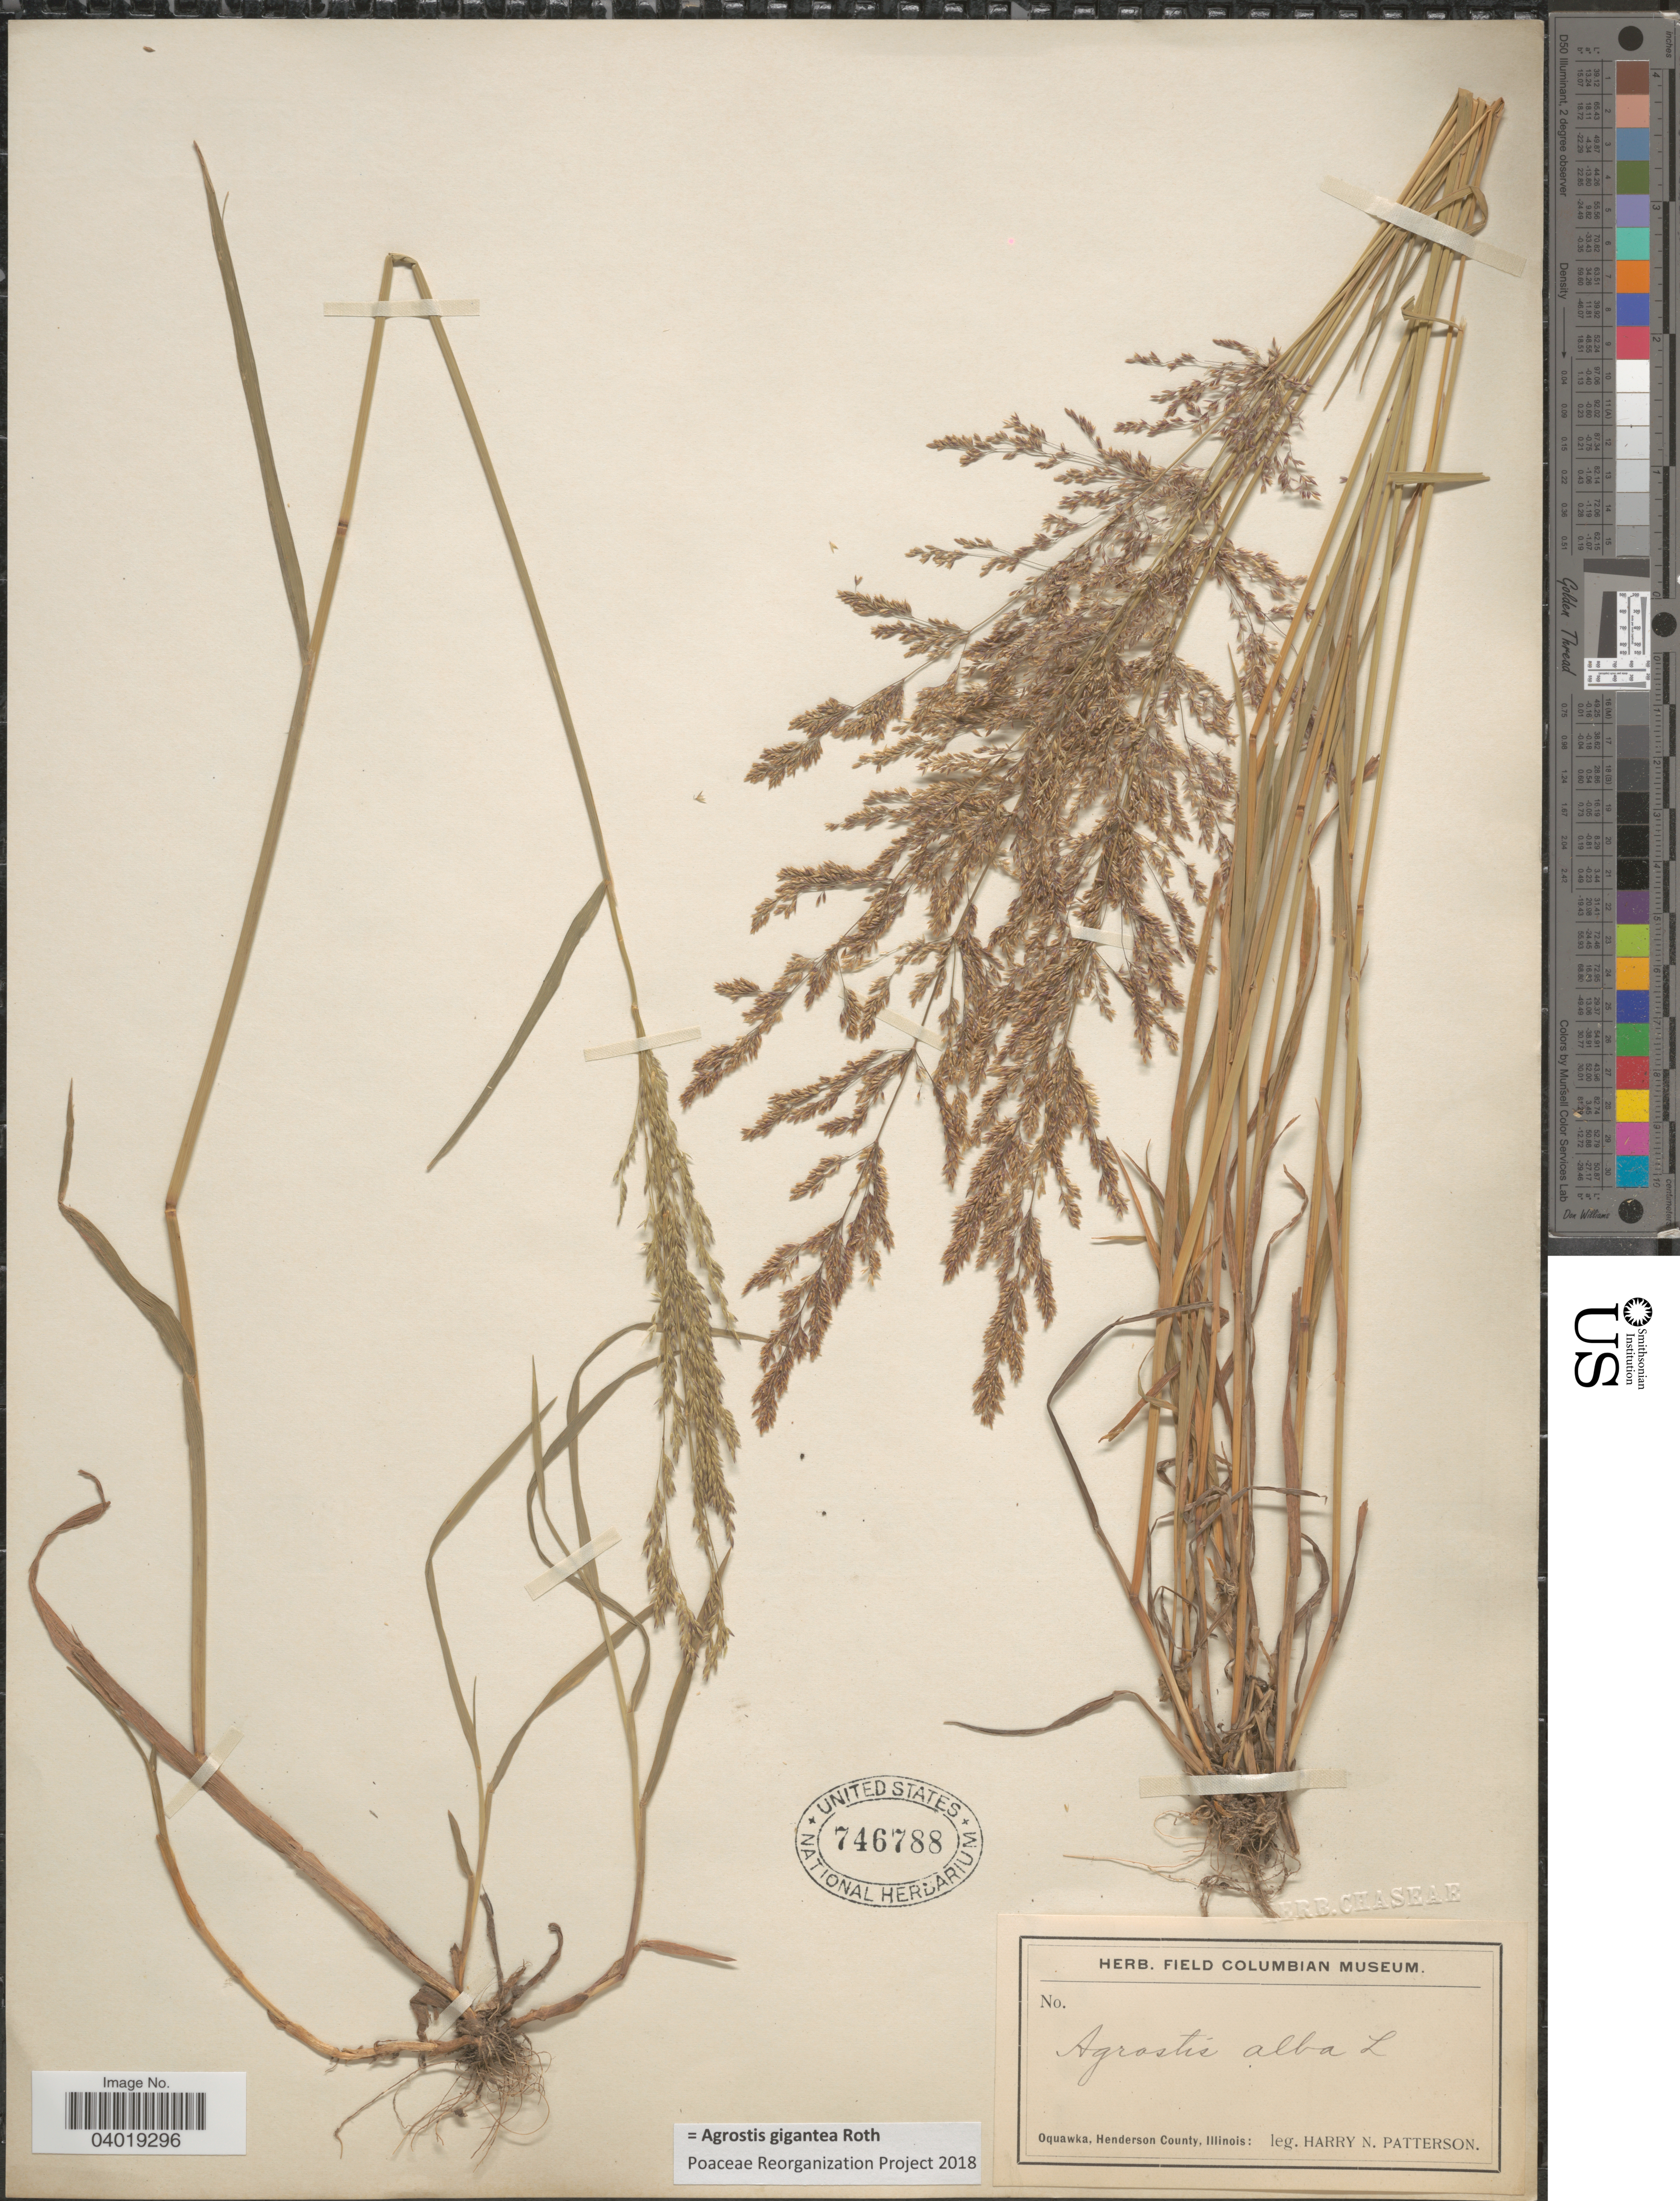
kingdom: Plantae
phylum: Tracheophyta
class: Liliopsida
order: Poales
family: Poaceae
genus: Agrostis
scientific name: Agrostis gigantea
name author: Roth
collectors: H. N. Patterson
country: United States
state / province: Illinois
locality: Oquawka, Henderson County.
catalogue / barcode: US 746788